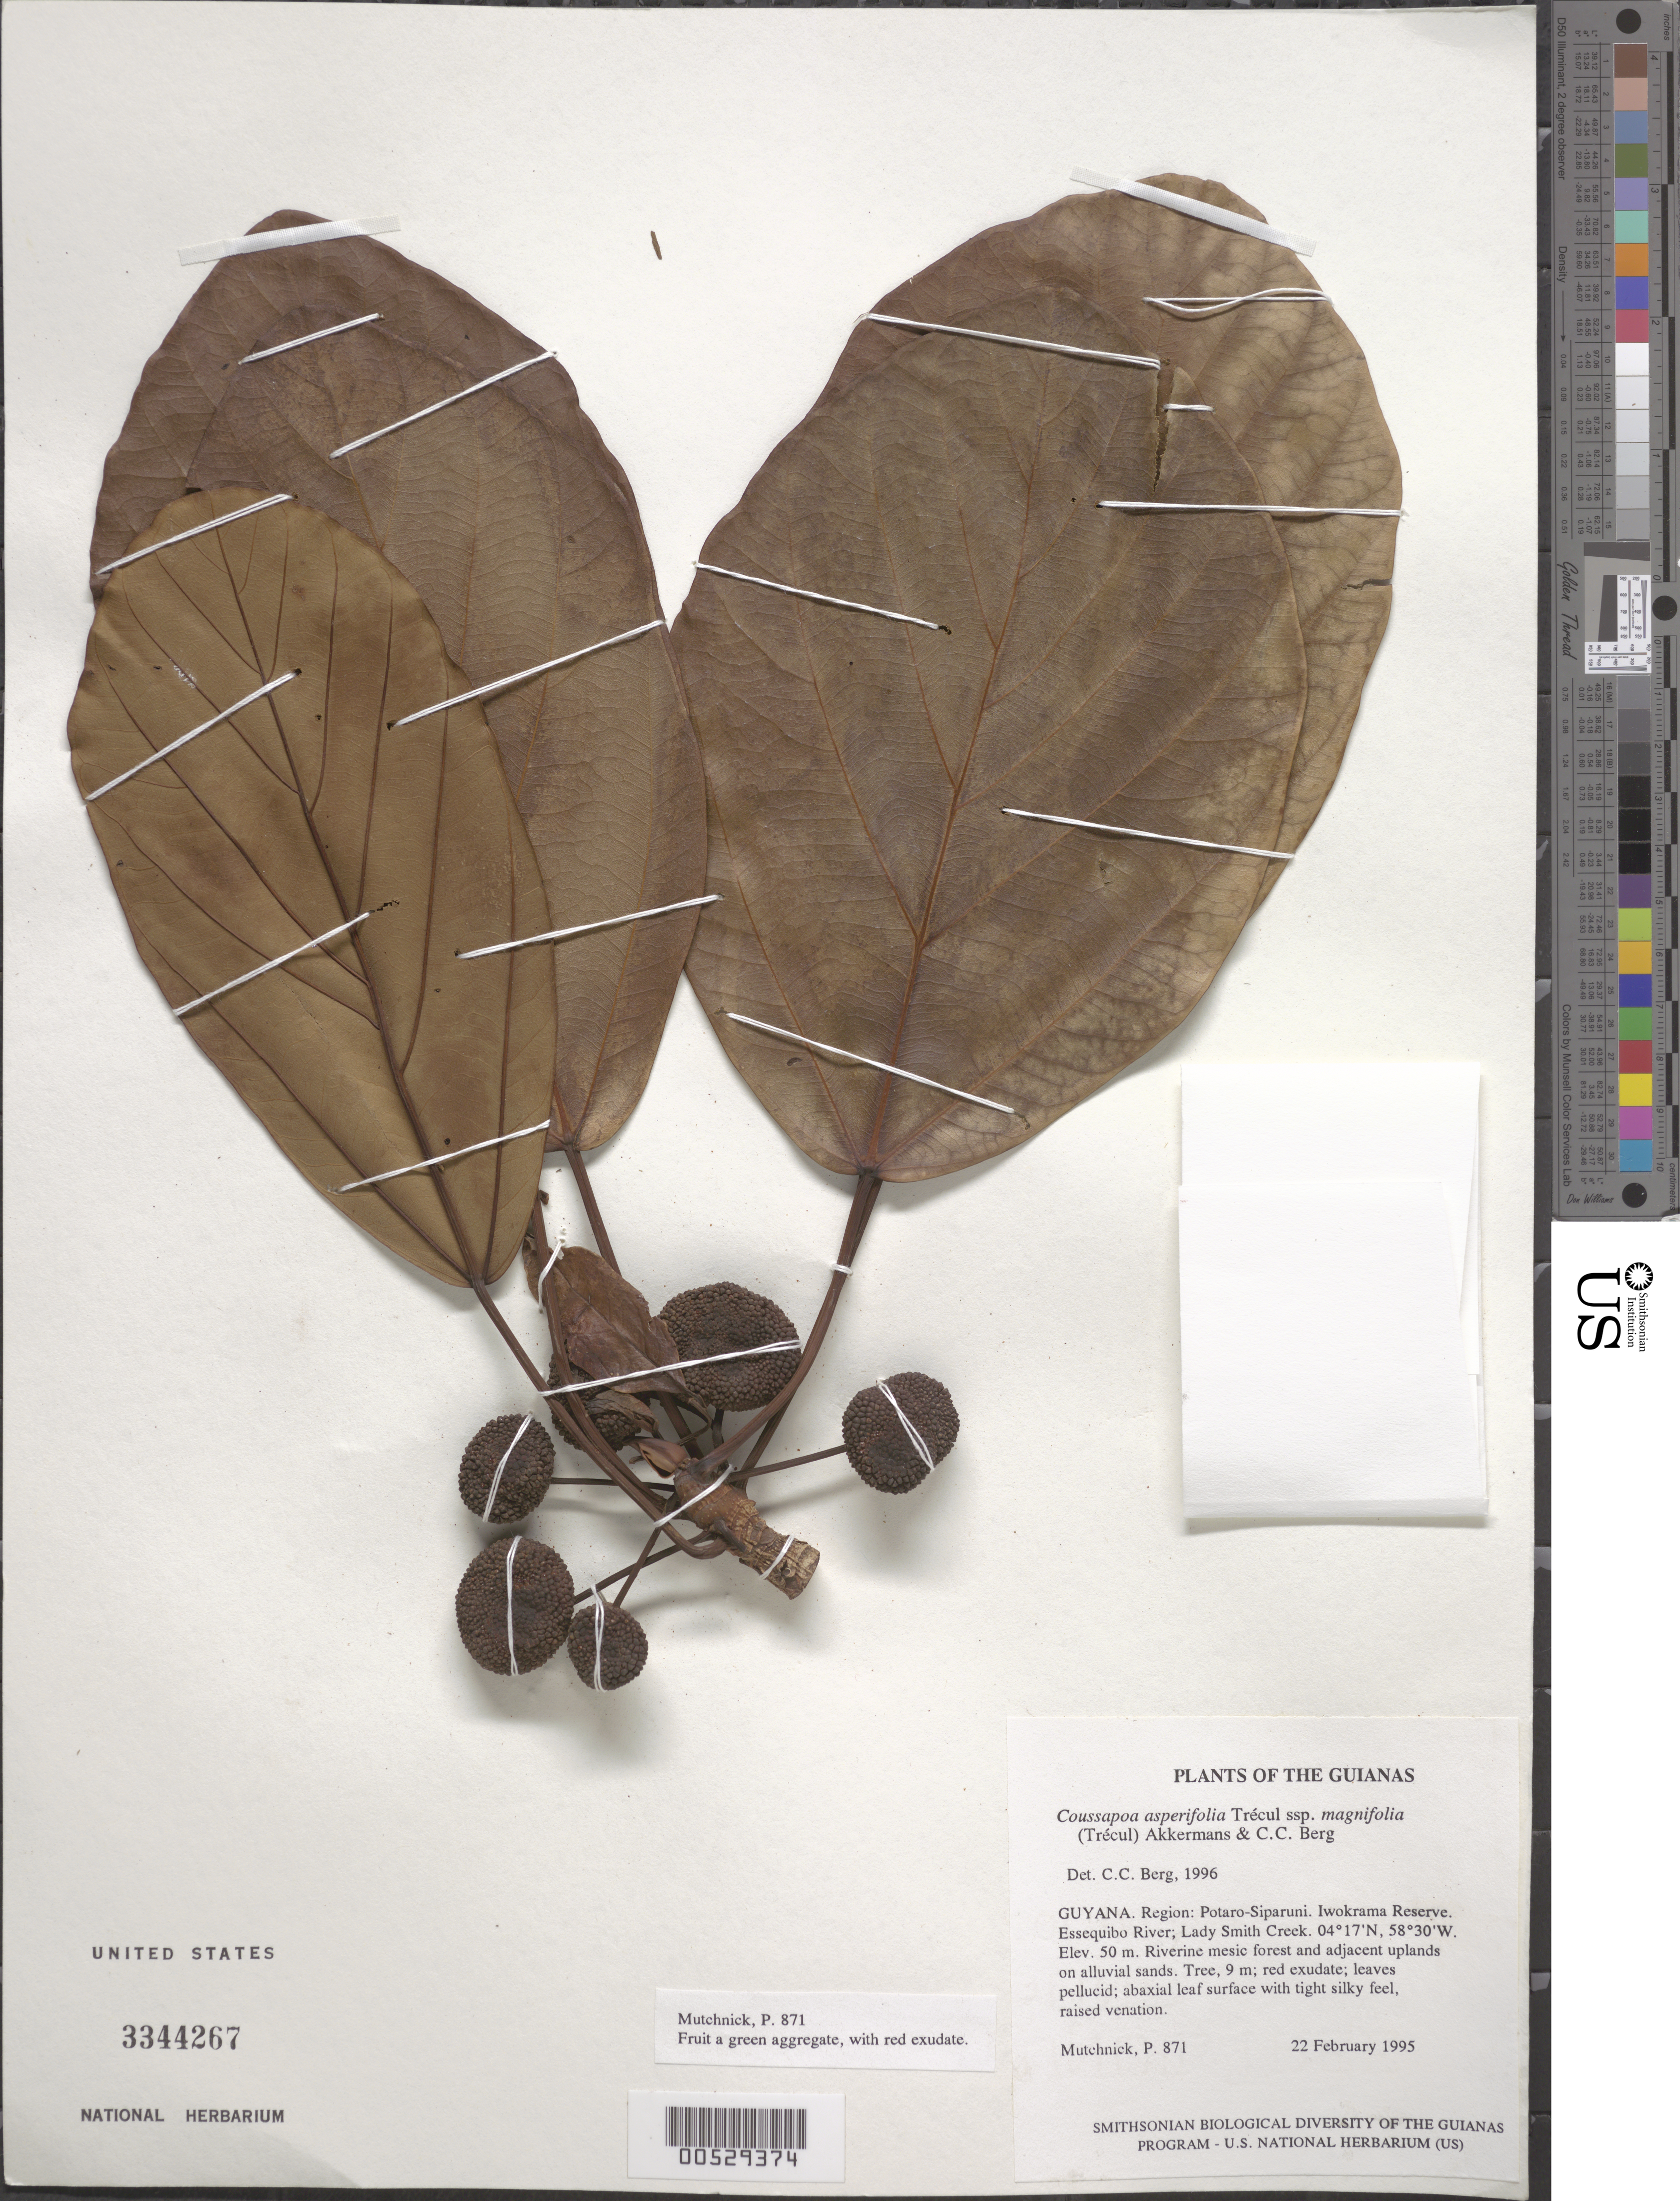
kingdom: Plantae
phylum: Tracheophyta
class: Magnoliopsida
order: Rosales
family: Urticaceae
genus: Coussapoa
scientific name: Coussapoa asperifolia subsp. magnifolia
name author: (Trécul) Akkermans & C.C. Berg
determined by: Berg, C. C.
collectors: P. Mutchnick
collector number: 871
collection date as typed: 22 February 1995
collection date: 1995-02-22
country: Guyana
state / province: Potaro-Siparuni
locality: Iwokrama Reserve. Essequibo River; Lady Smith Creek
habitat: Riverine mesic forest and adjacent uplands on alluvial sands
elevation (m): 50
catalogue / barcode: US 3344267